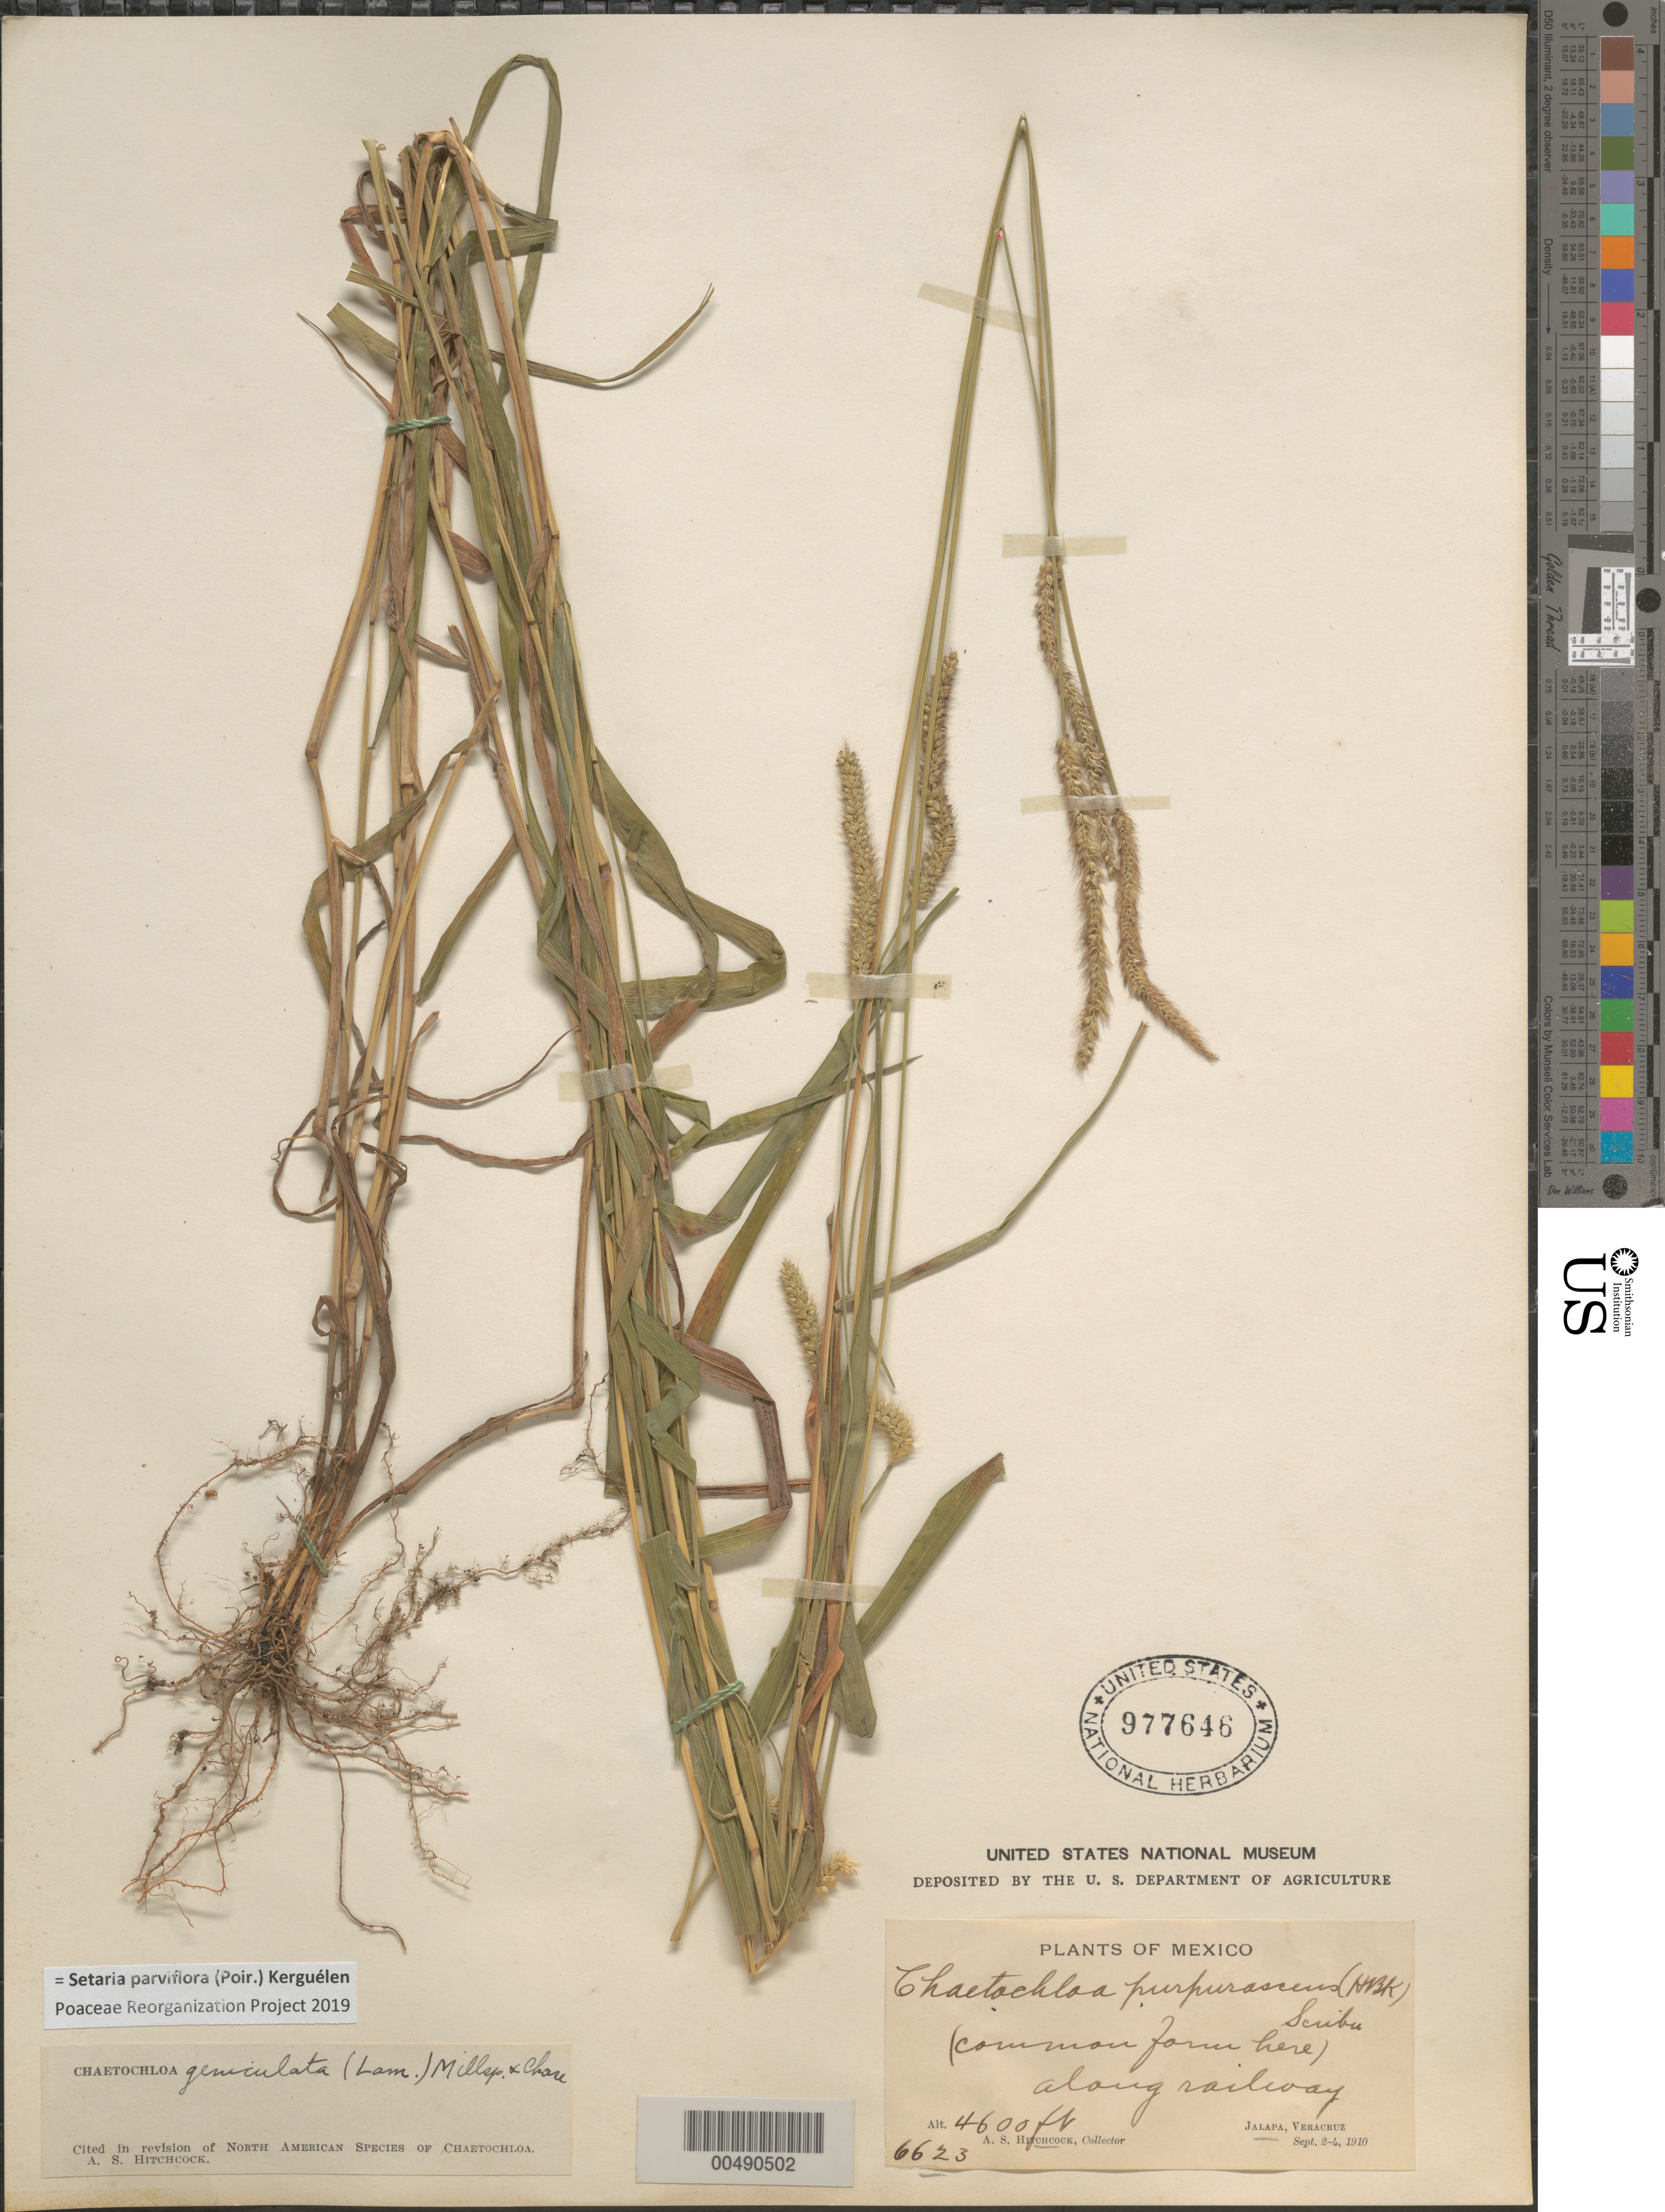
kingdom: Plantae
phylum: Tracheophyta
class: Liliopsida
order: Poales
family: Poaceae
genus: Setaria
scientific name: Setaria parviflora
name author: (Poir.) Kerguélen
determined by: Poaceae Reorganization Project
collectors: A. S. Hitchcock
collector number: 6623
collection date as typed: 2 Sep 1910 to 4 Sep 1910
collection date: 1910-09-02/1910-09-04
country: Mexico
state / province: Veracruz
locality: Jalapa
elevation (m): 1402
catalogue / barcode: US 977646